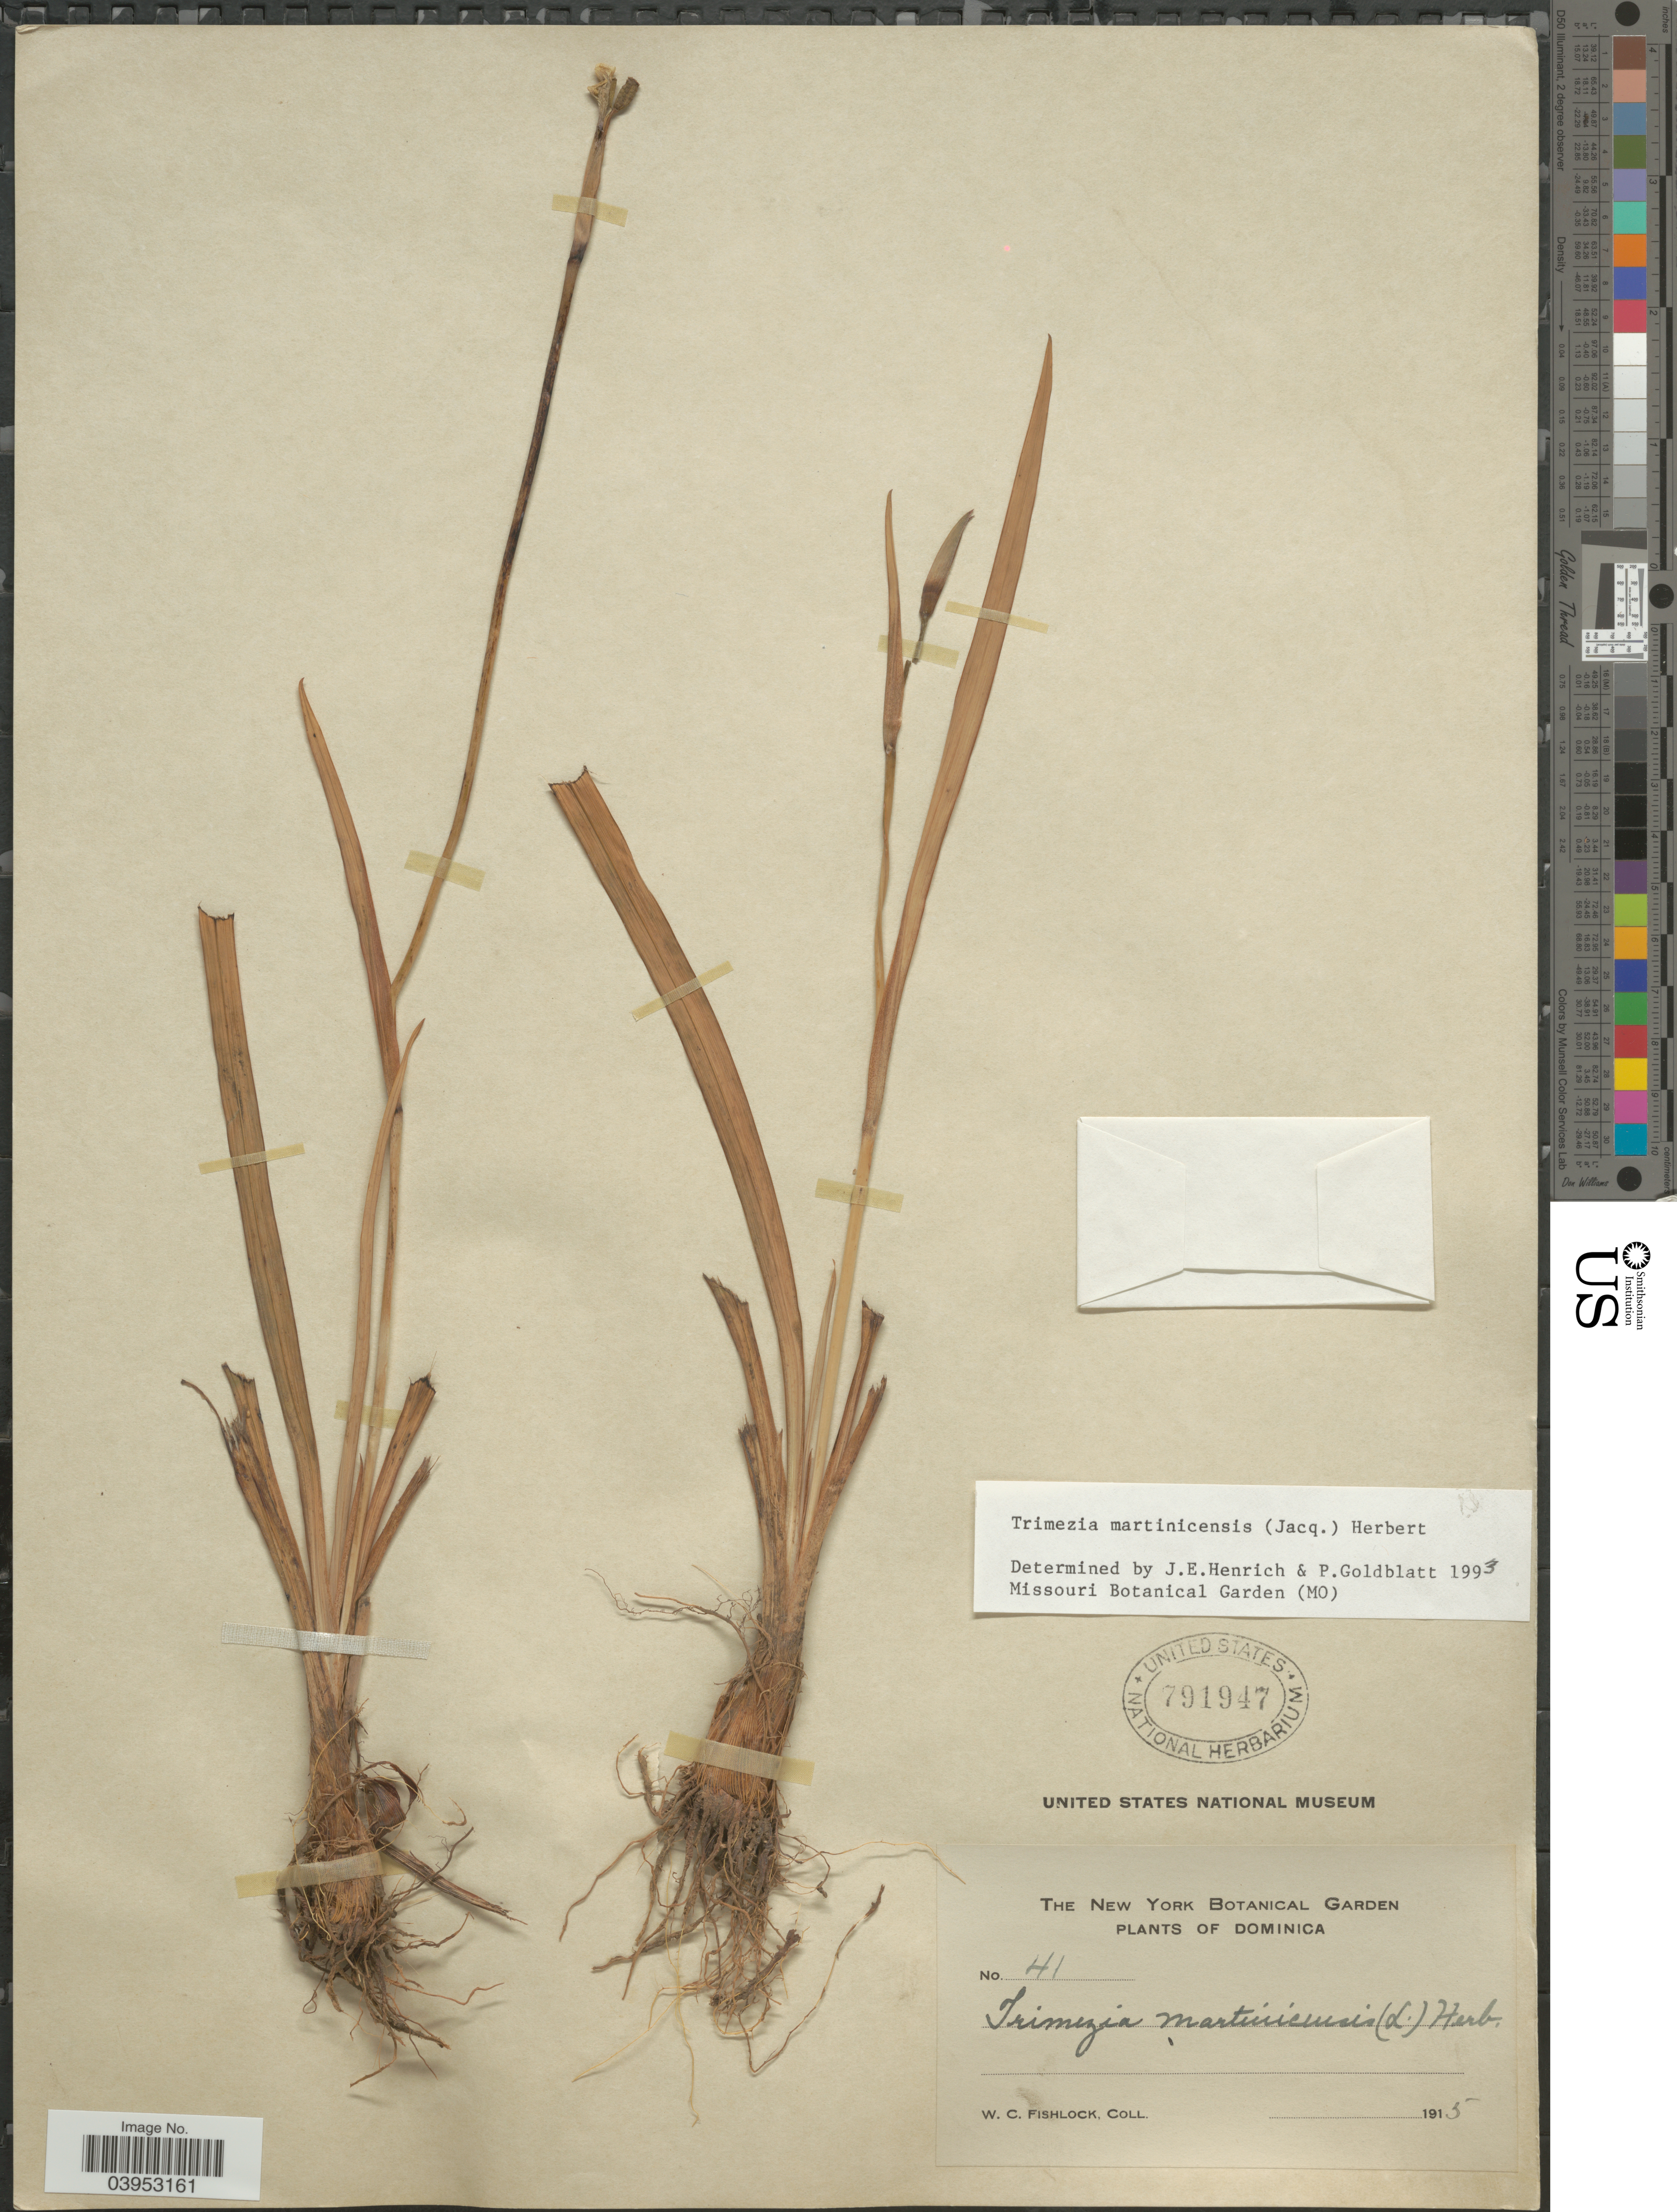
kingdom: Plantae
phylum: Tracheophyta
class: Liliopsida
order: Asparagales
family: Iridaceae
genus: Trimezia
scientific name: Trimezia martinicensis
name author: (Jacq.) Herb.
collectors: W. Fishlock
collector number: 41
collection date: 1915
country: Dominica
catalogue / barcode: US 791947